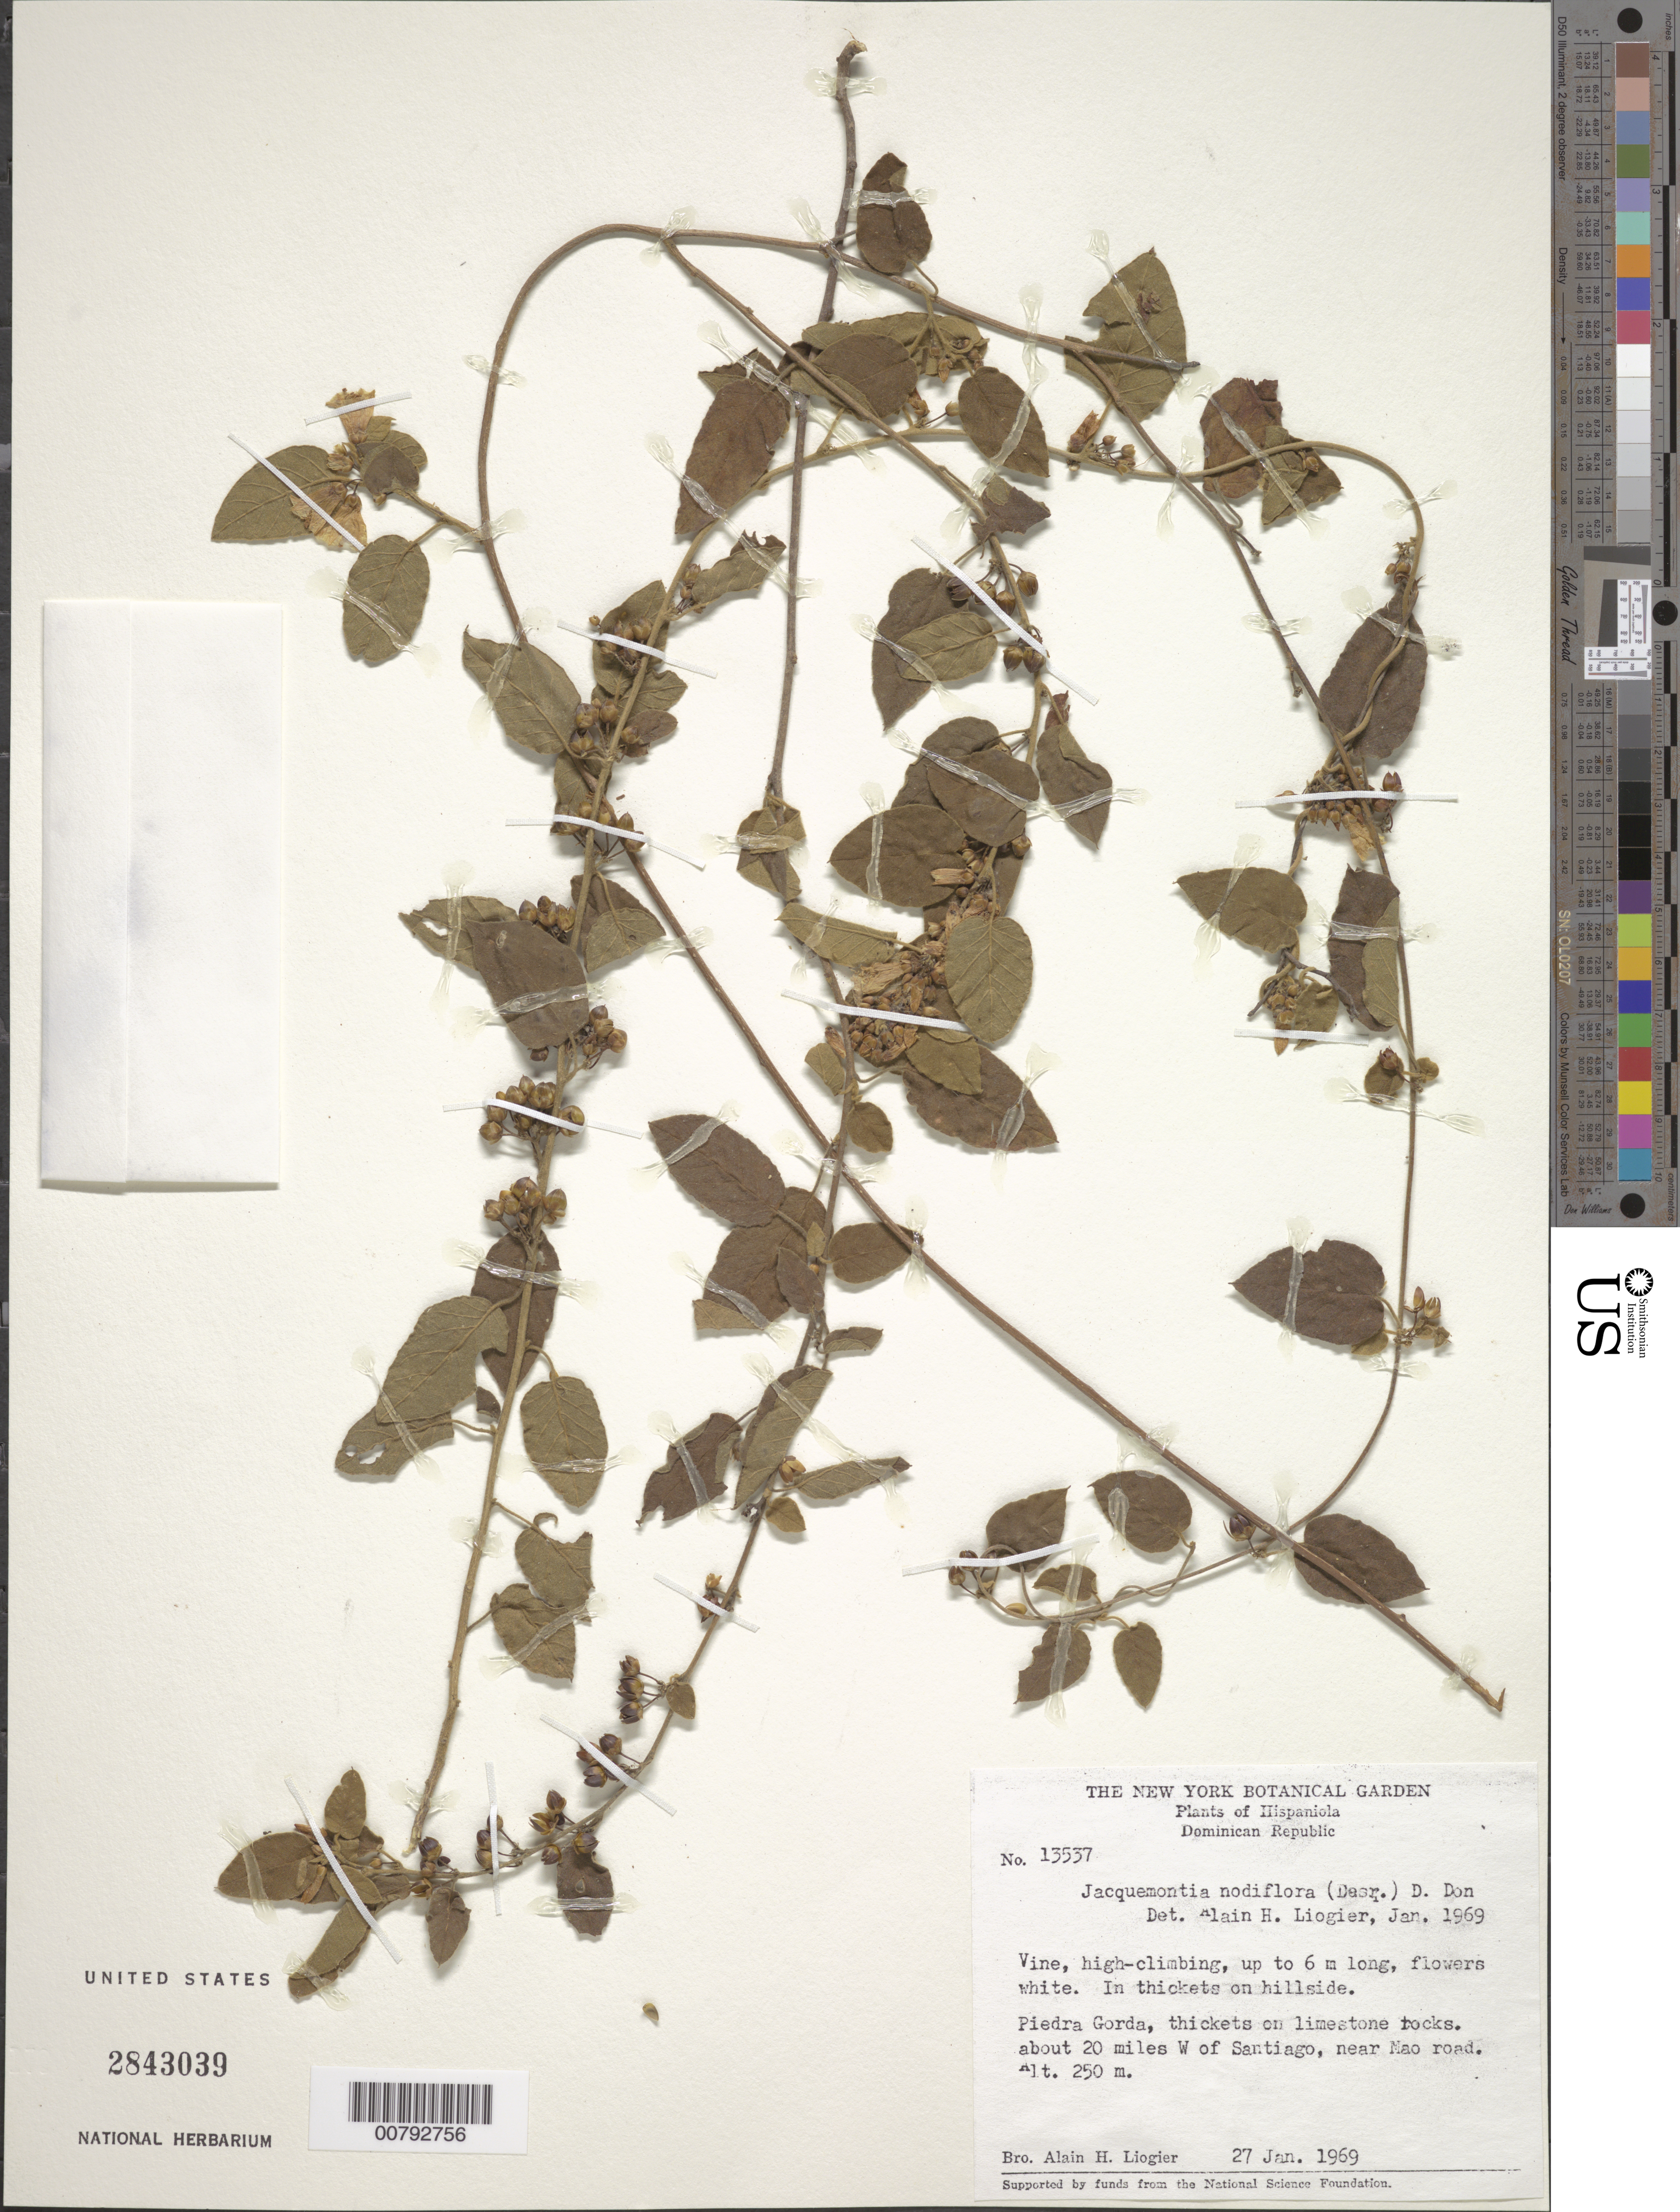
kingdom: Plantae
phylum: Tracheophyta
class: Magnoliopsida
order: Solanales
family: Convolvulaceae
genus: Convolvulus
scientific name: Convolvulus nodiflorus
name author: Desr.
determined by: Liogier, Alain H.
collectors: A. H. Liogier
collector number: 13537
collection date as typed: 27 Jan 1969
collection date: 1969-01-27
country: Dominican Republic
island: Hispaniola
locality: Piedra Gorda, about 20 miles W of Santiago, near Mao road.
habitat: Thickets on limestone rocks; on hillside.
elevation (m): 250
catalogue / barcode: US 2843039